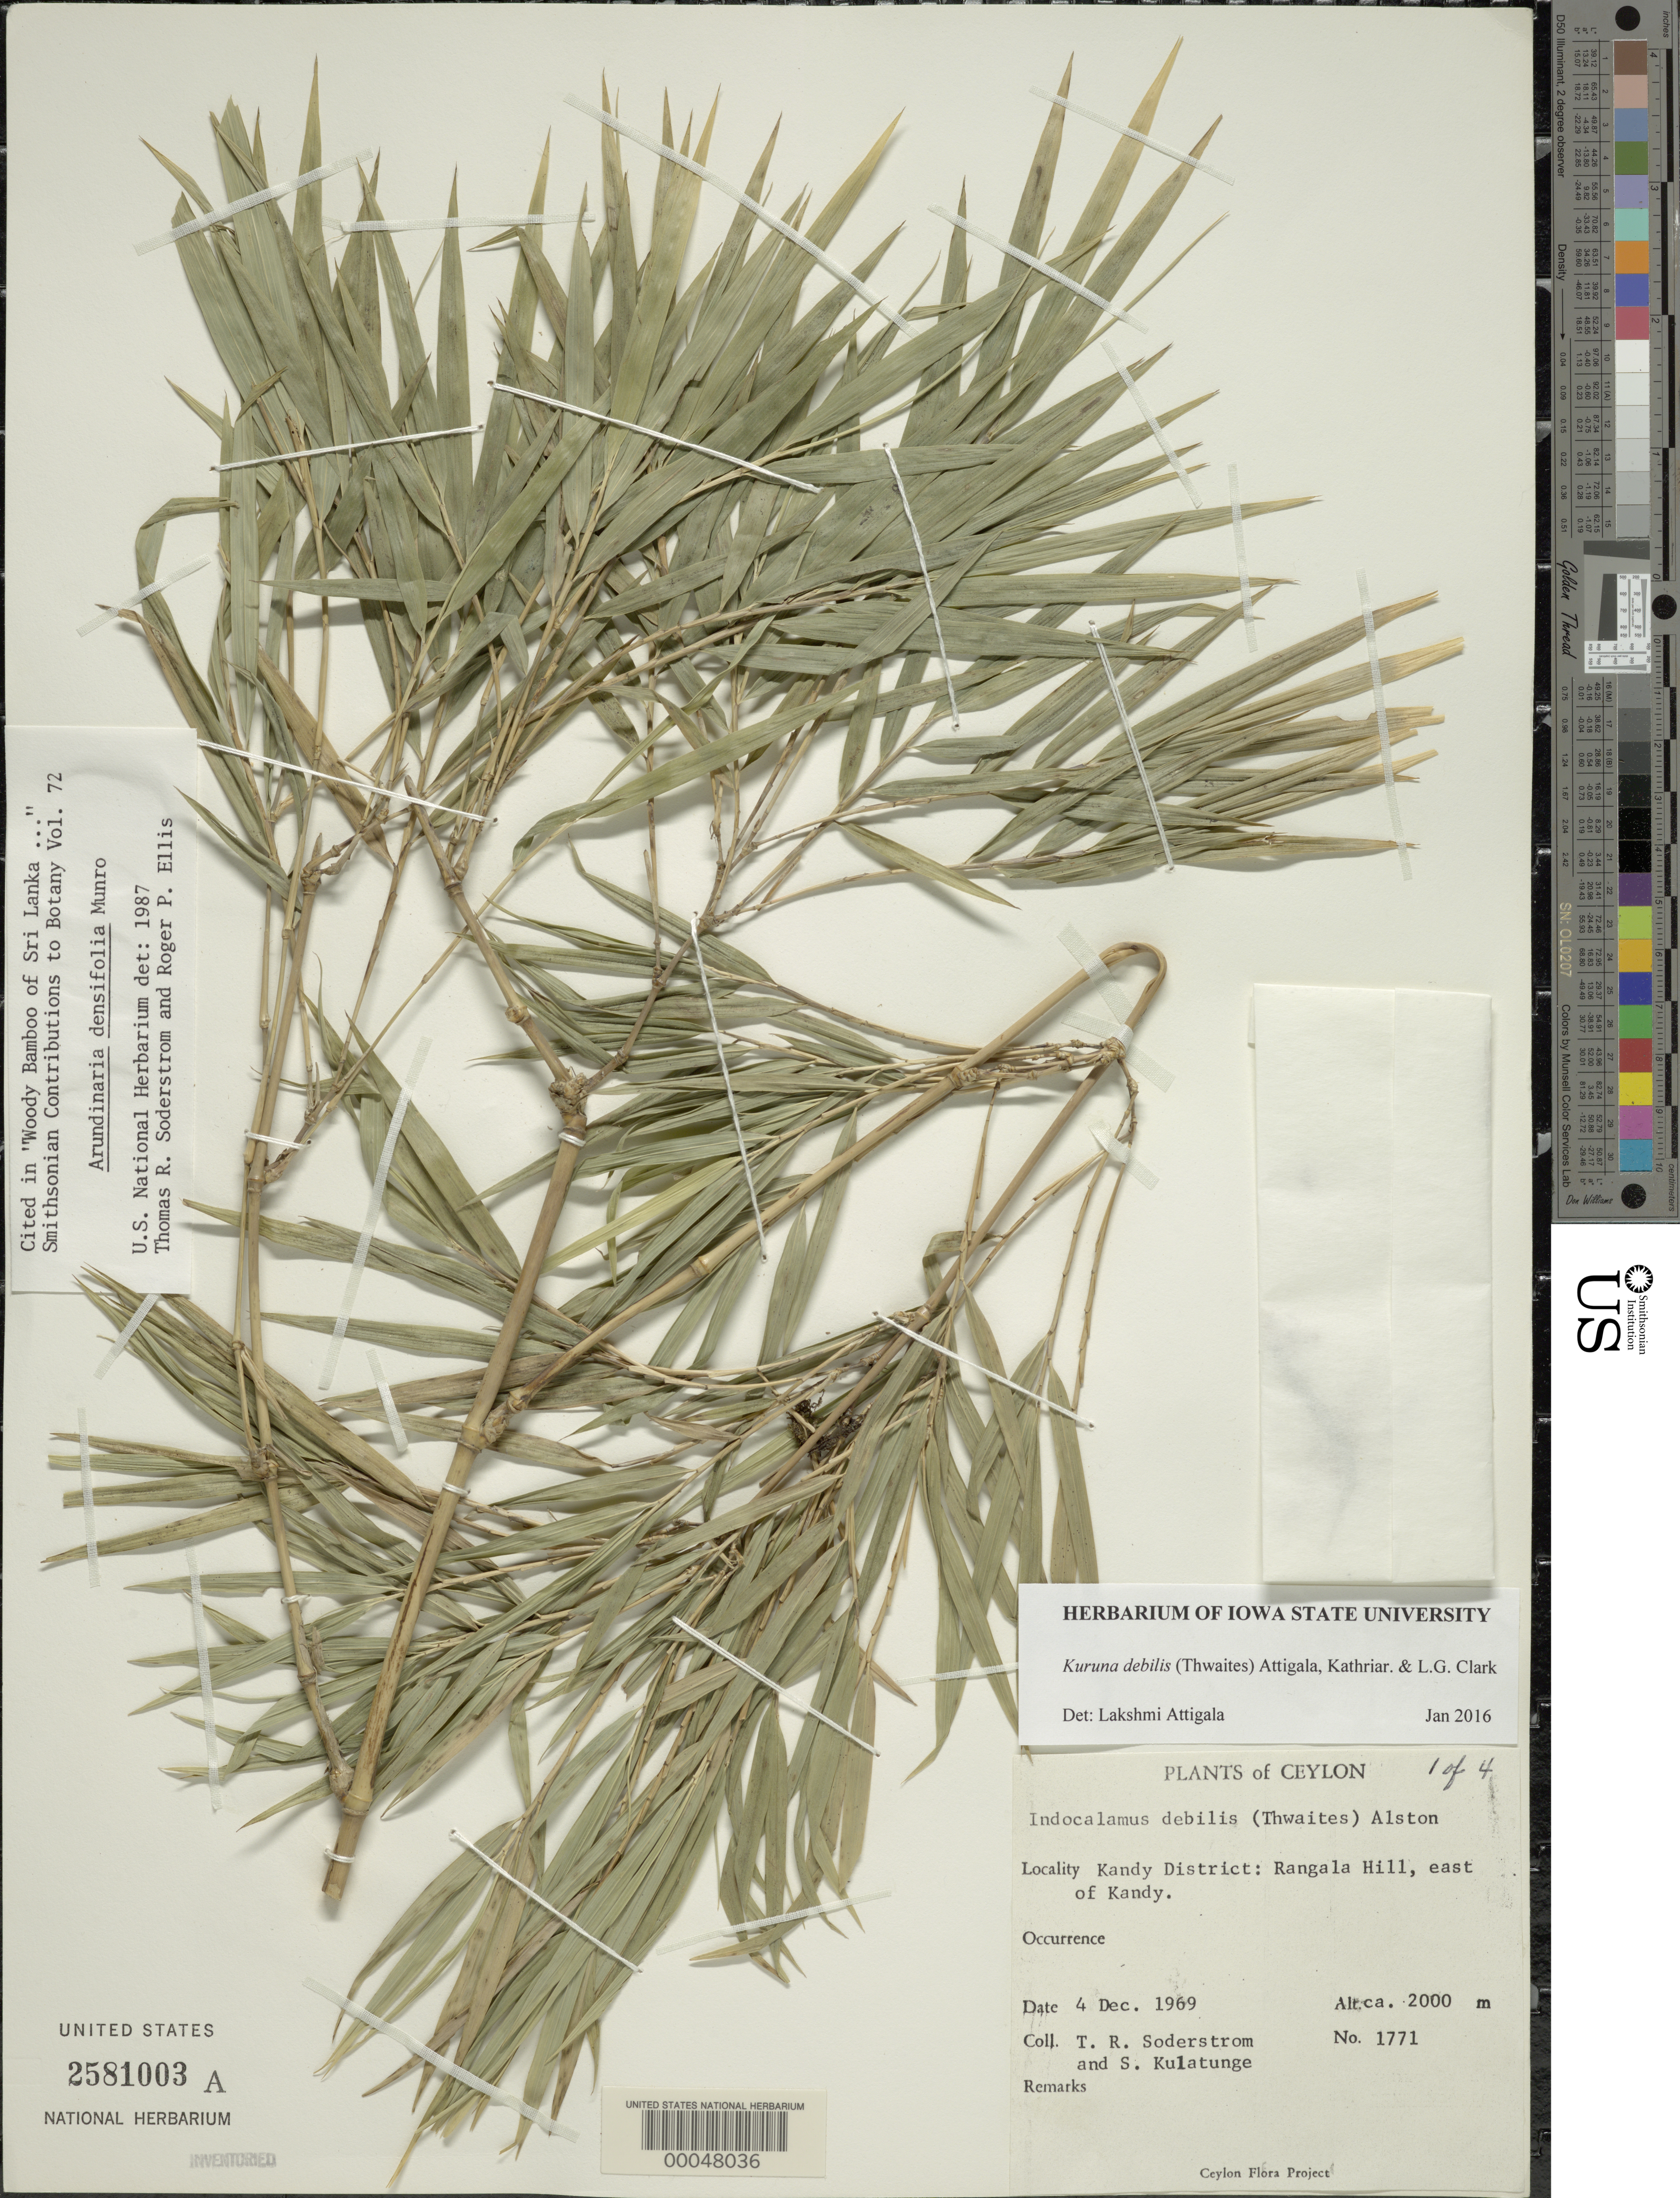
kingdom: Plantae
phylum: Tracheophyta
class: Liliopsida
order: Poales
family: Poaceae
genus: Kuruna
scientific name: Kuruna debilis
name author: (Thwaites) Attigala et al.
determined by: Attigala, L.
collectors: T. R. Soderstrom & S. Kulatunge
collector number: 1771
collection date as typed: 04 Dec 1969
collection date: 1969-12-04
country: Sri Lanka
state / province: Central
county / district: Kandy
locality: Rangala hill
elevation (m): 2000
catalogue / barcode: US 2581003A